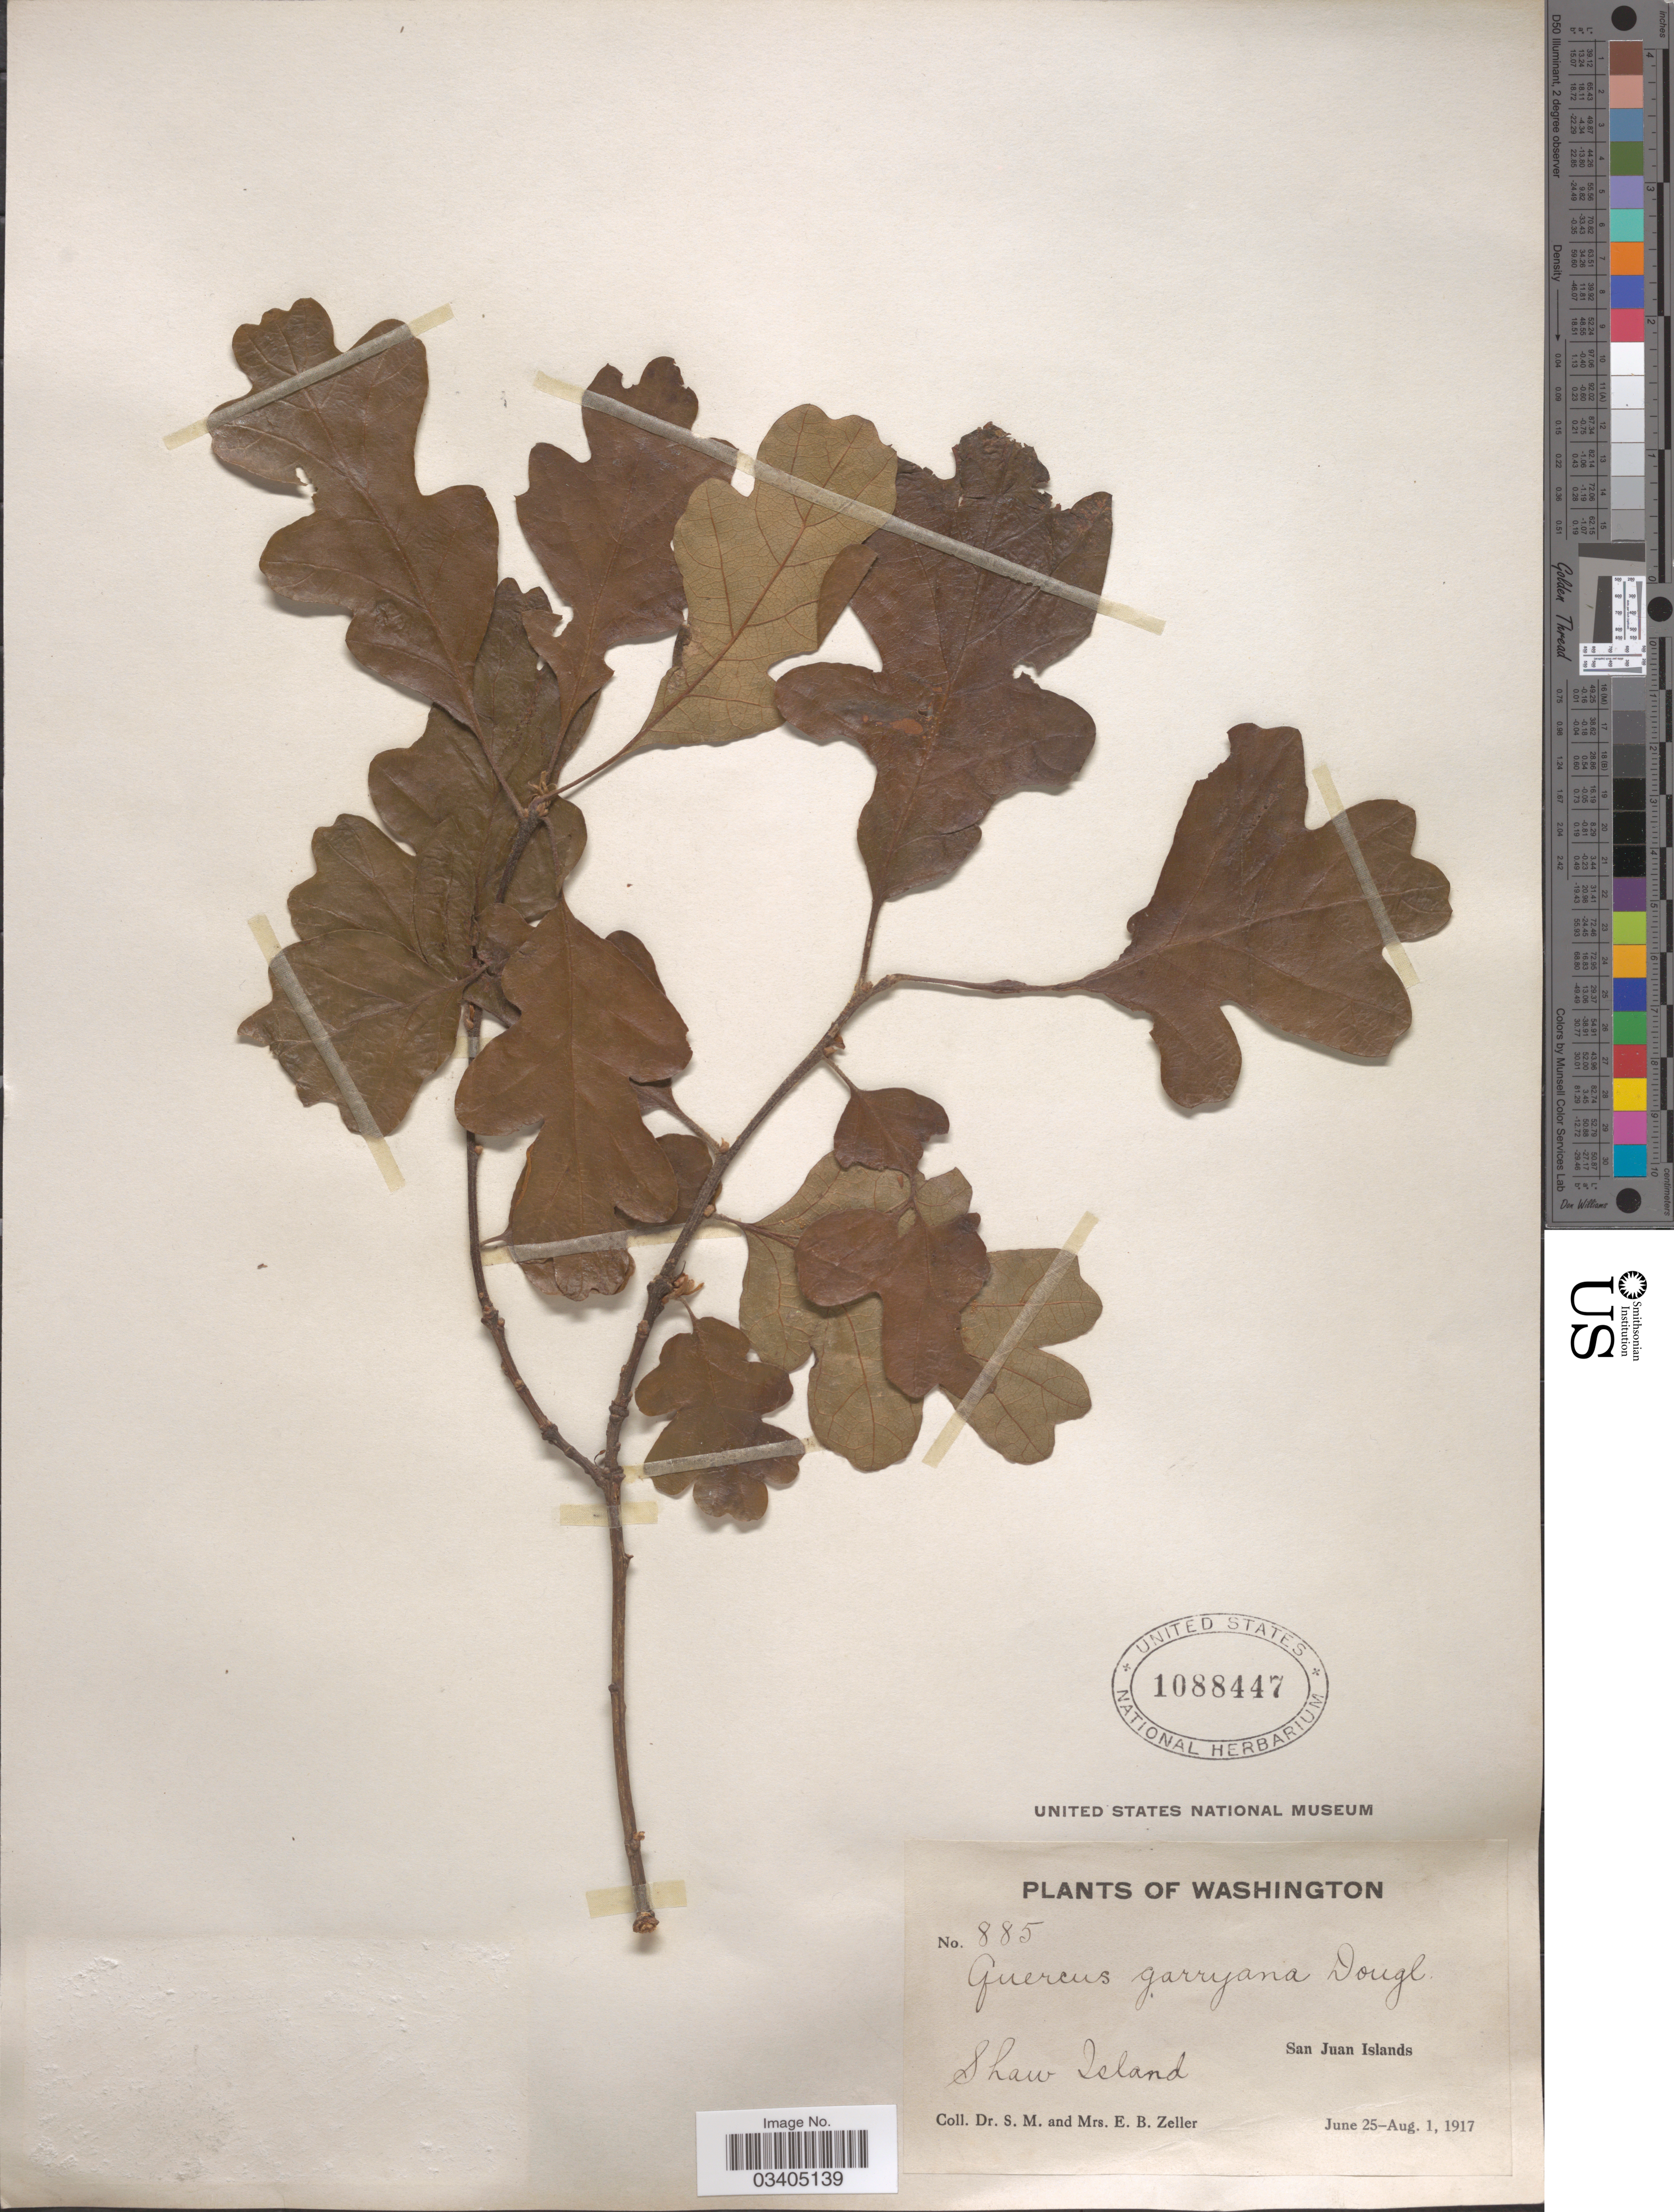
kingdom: Plantae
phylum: Tracheophyta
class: Magnoliopsida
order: Fagales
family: Fagaceae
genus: Quercus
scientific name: Quercus garryana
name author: Douglas ex Hook.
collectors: S. Zeller & E. Zeller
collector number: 885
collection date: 1917-06-25/1917-08-01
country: United States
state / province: Washington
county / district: San Juan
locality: Shaw Island, San Juan Islands.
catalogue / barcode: US 1088447